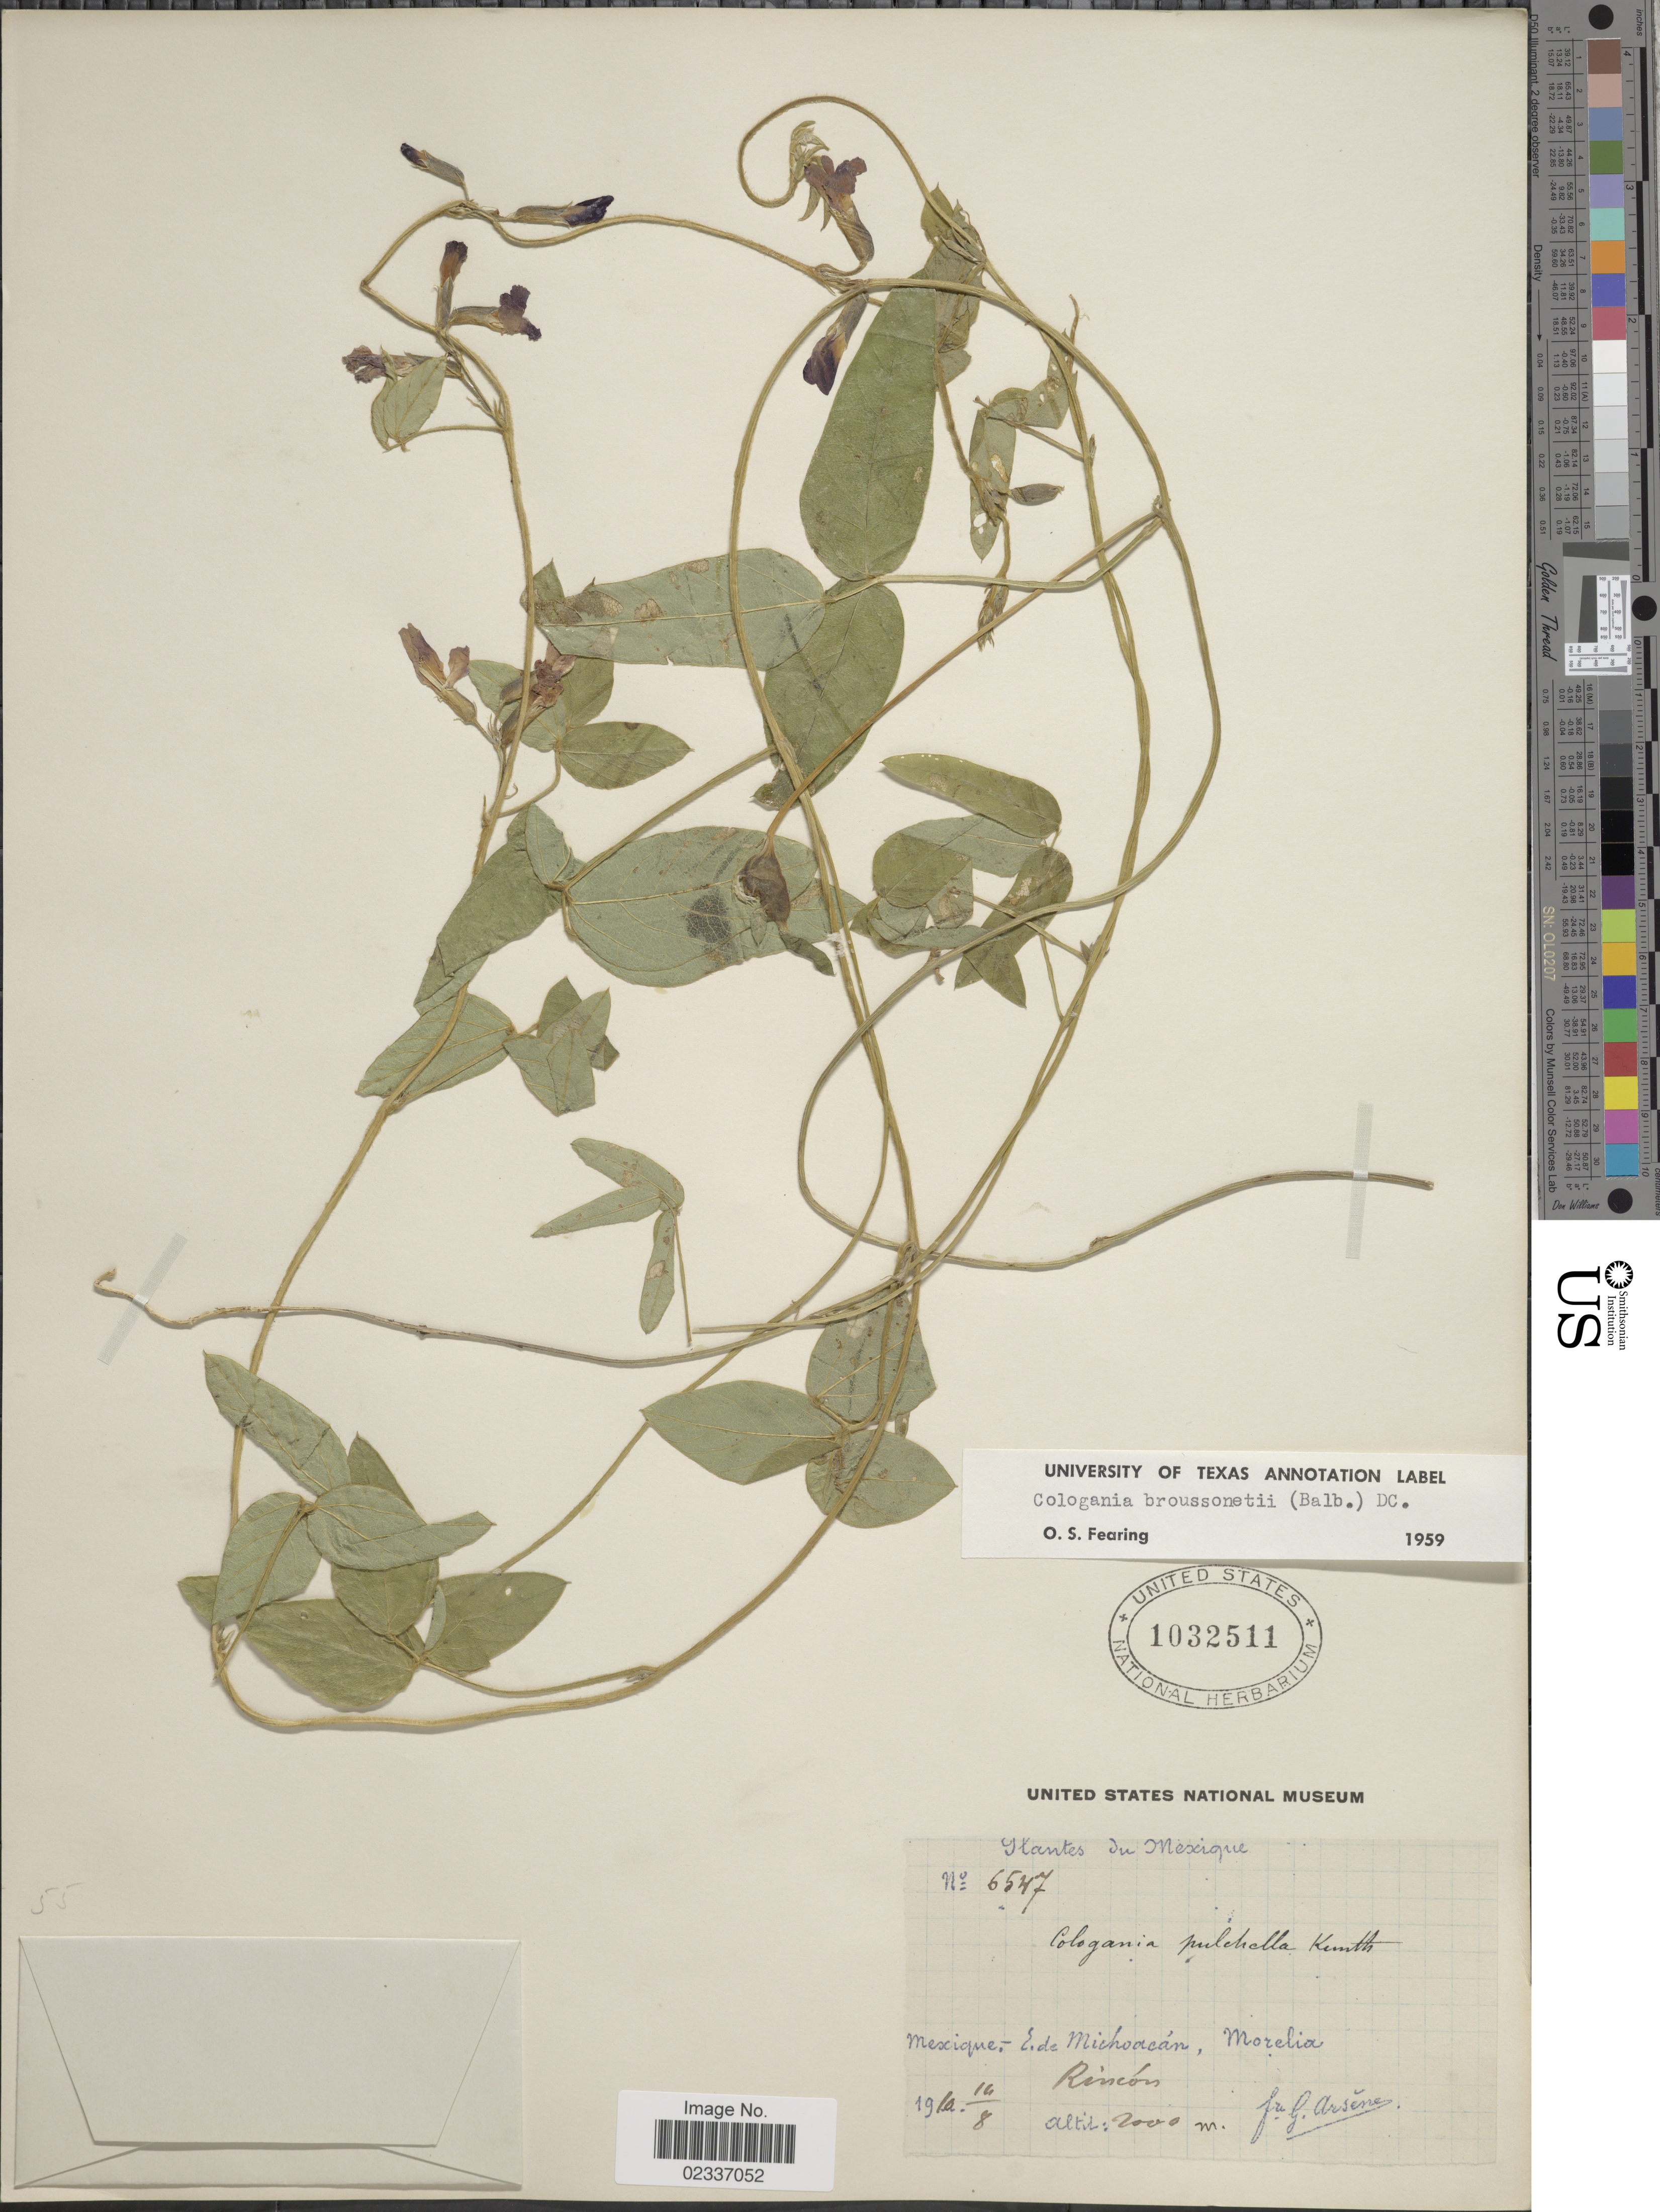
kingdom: Plantae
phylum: Tracheophyta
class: Magnoliopsida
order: Fabales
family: Fabaceae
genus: Cologania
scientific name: Cologania broussonetii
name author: (Balb.) DC.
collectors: Bro. G. Arsène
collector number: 6547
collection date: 1910-08-16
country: Mexico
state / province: Michoacán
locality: E. de Michoacan, Morelia. Rincon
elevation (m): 2000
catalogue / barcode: US 1032511